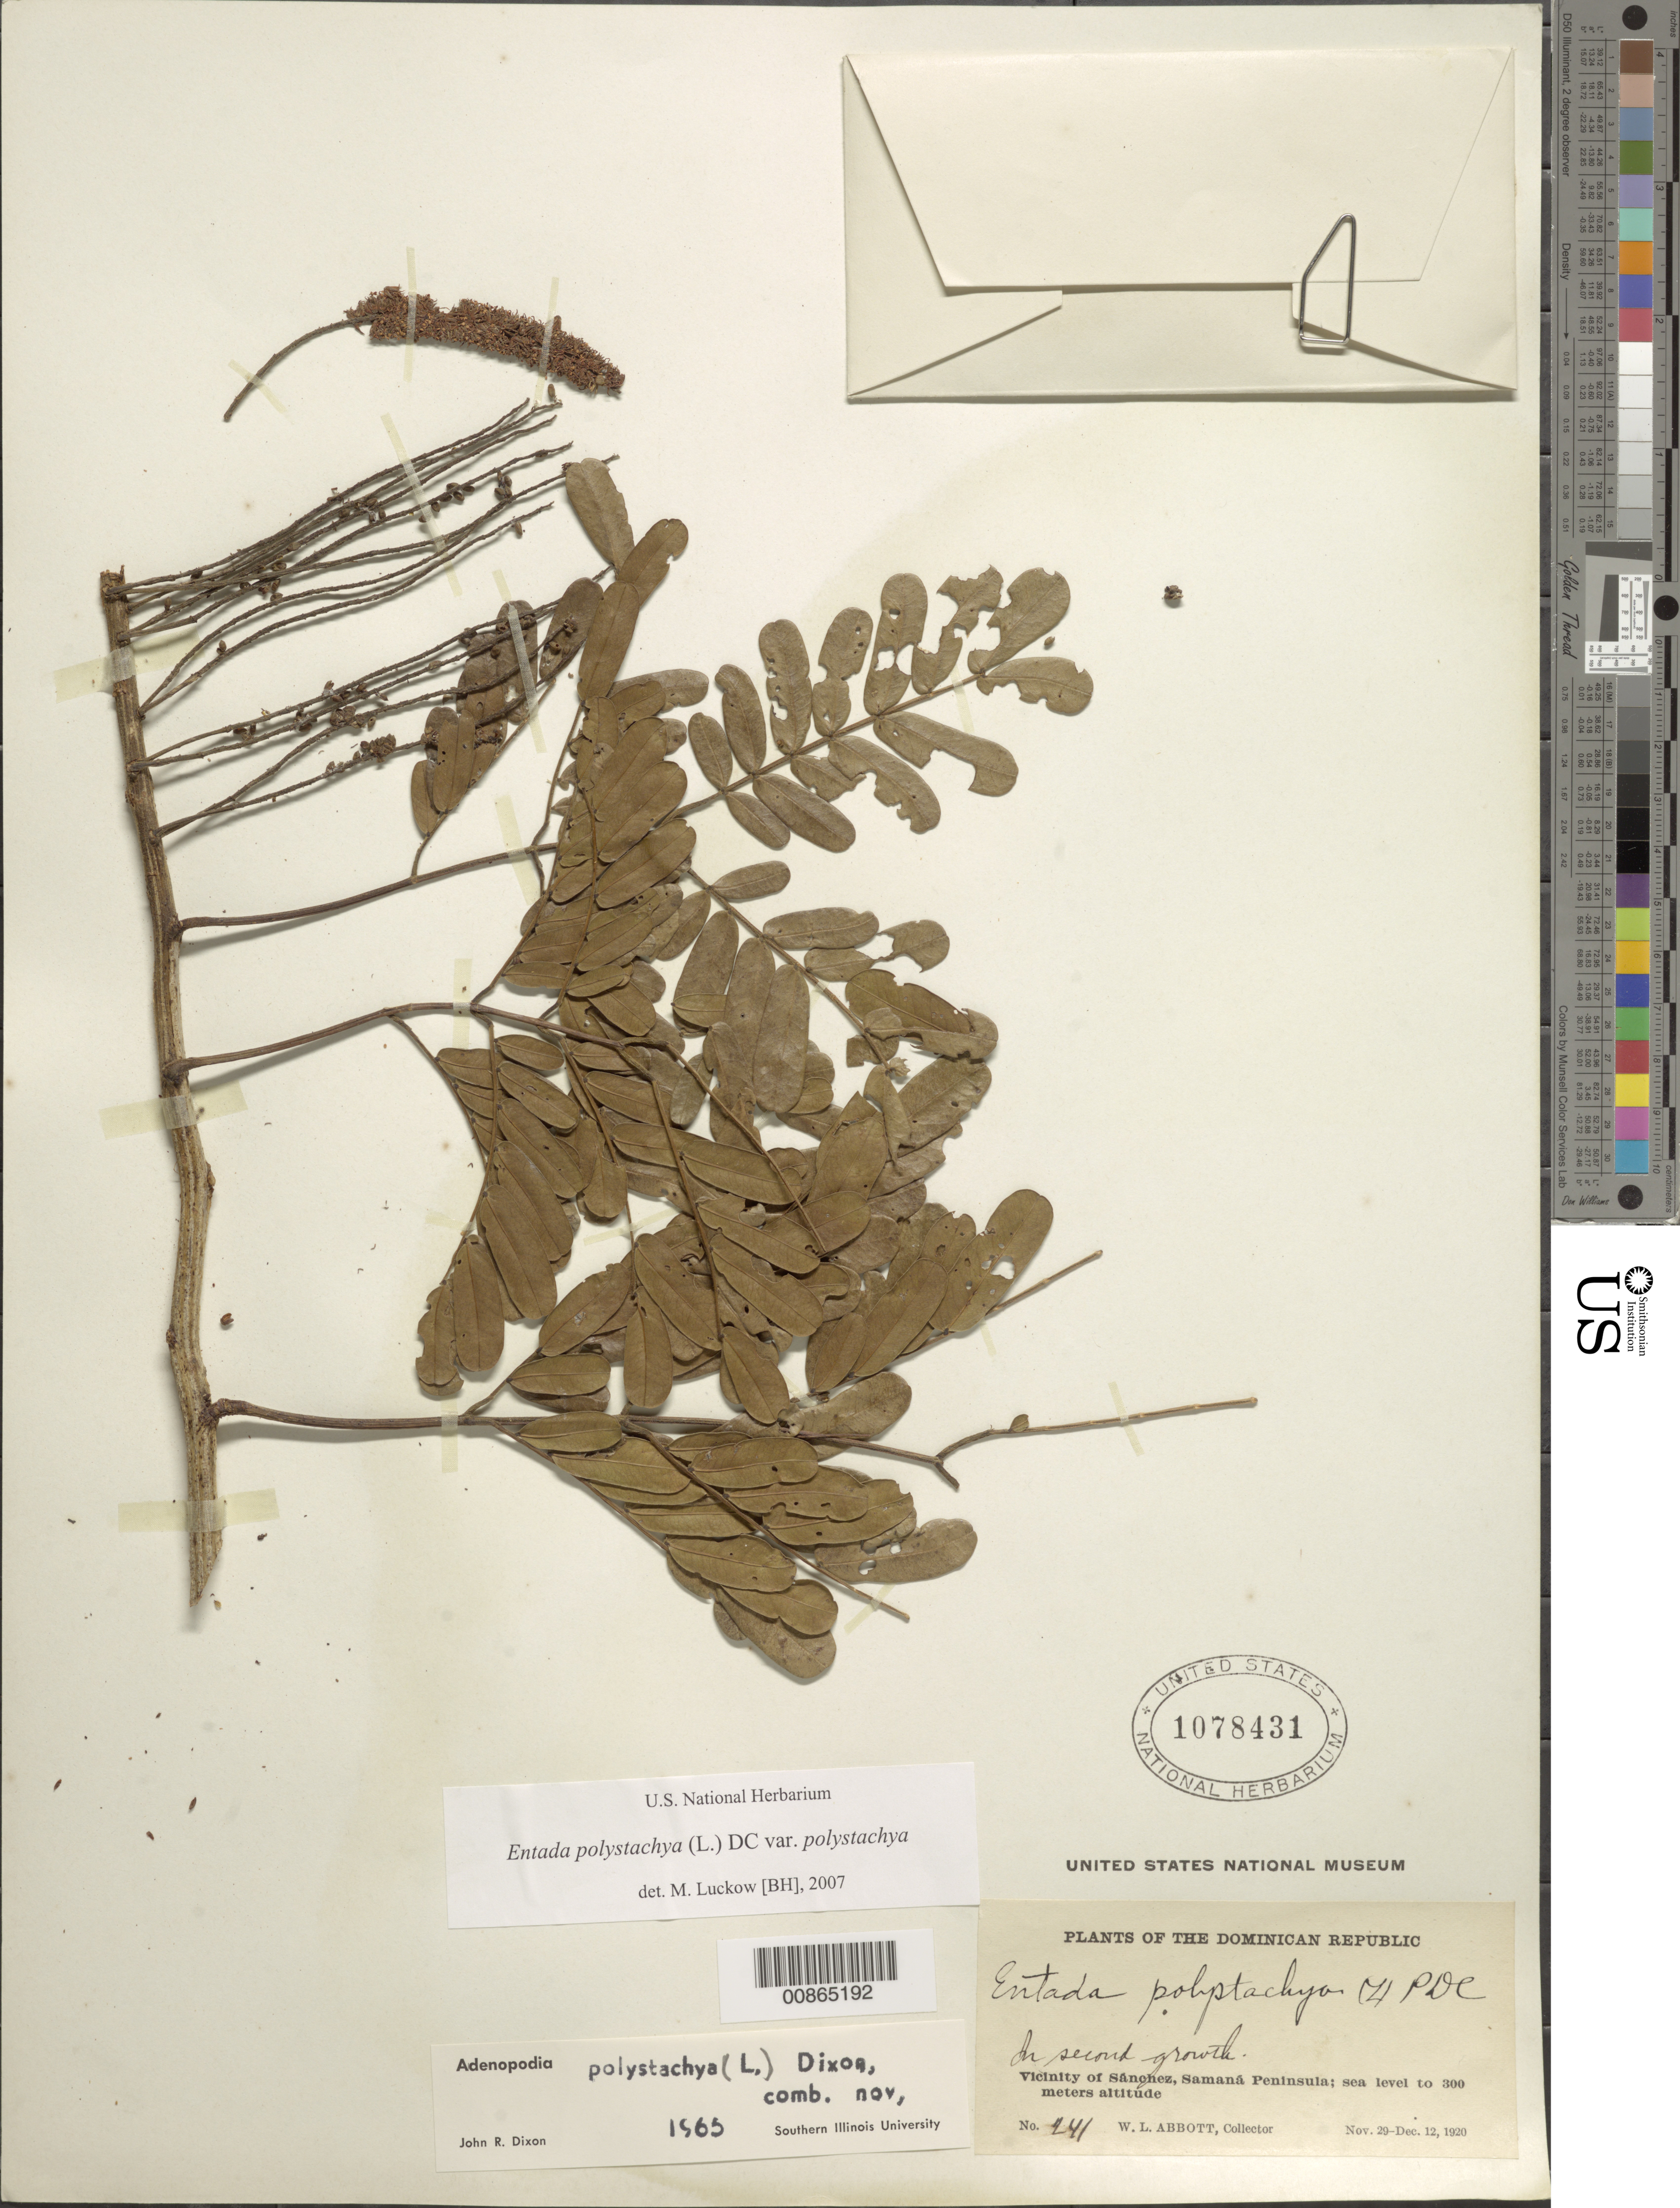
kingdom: Plantae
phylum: Tracheophyta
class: Magnoliopsida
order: Fabales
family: Fabaceae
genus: Entada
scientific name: Entada polystachya var. polystachya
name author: (L.) DC.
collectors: W. L. Abbott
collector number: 241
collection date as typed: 29 Nov 1920 to 12 Dec 1920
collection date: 1920-11-29/1920-12-12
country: Dominican Republic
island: Hispaniola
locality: Vicinity of Sánchez, Samaná Peninsula.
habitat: In second growth.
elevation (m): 0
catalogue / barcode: US 1078431